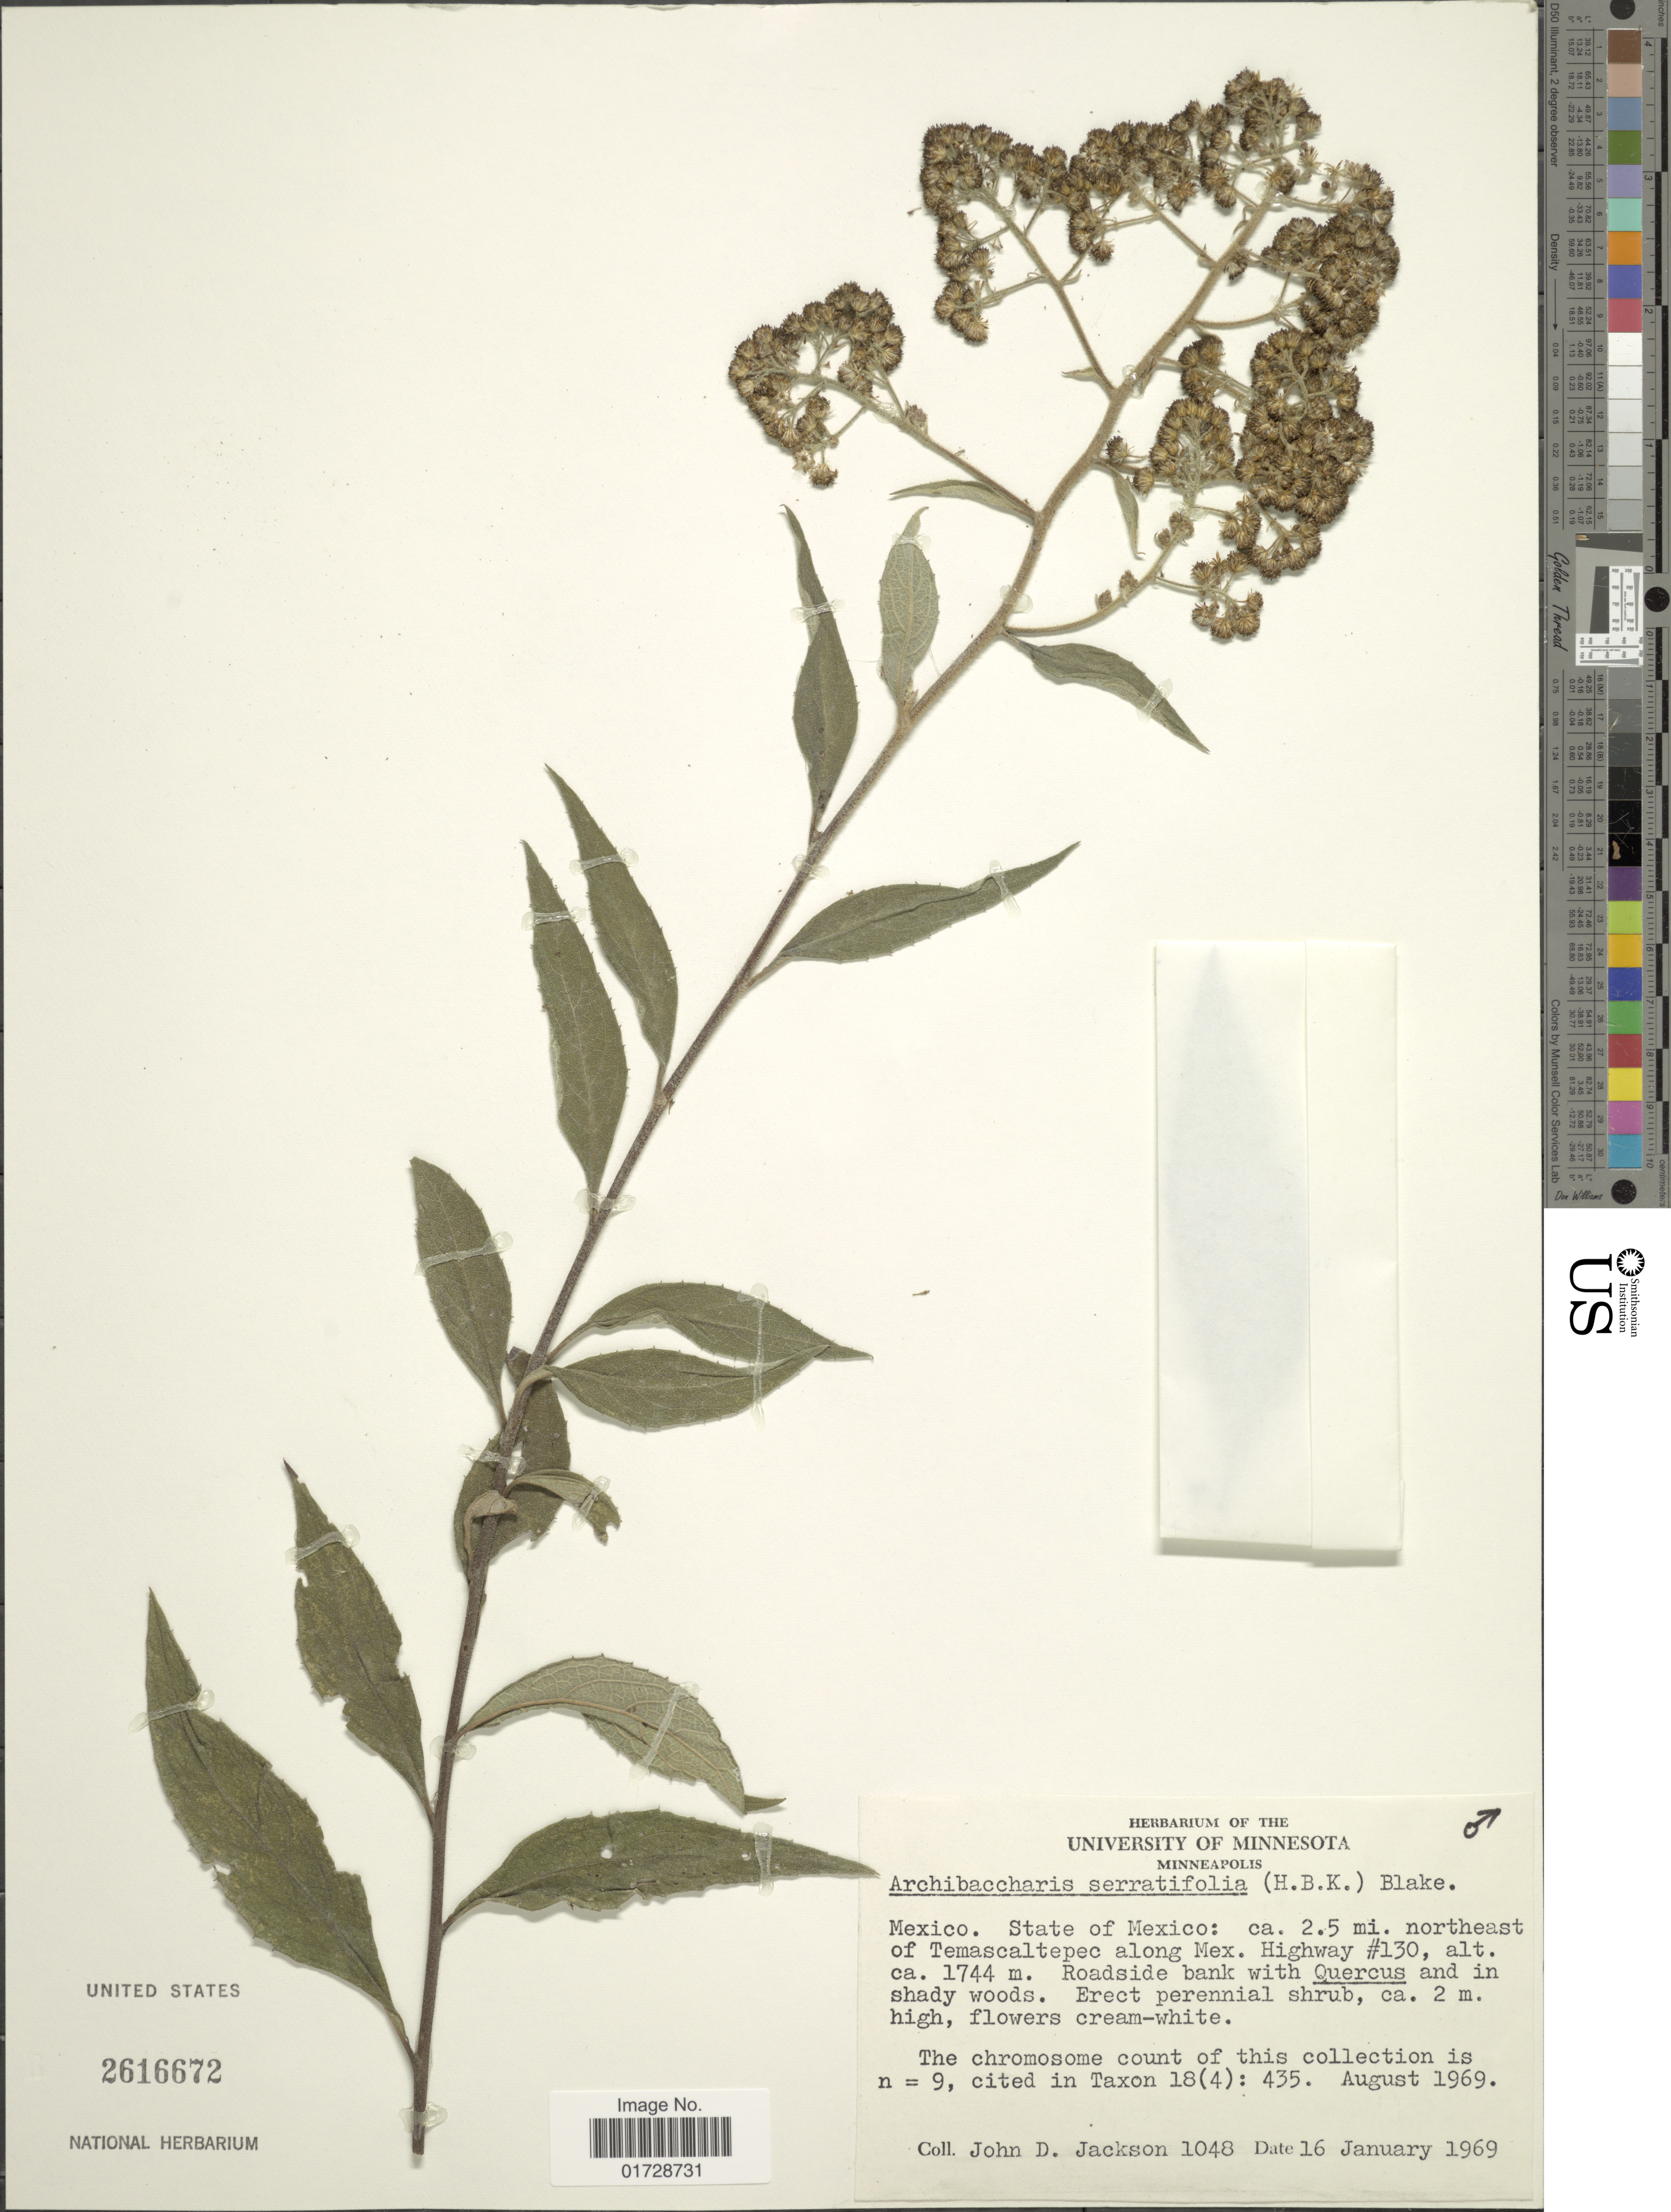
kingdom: Plantae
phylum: Tracheophyta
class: Magnoliopsida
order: Asterales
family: Asteraceae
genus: Archibaccharis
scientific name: Archibaccharis serratifolia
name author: (Kunth) S.F. Blake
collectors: J. Jackson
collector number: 1048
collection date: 1969-01-16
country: Mexico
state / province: México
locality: Ca 2.5 mi northeast of Temascaltepec along Mex. Highway #130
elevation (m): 1744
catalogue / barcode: US 2616672